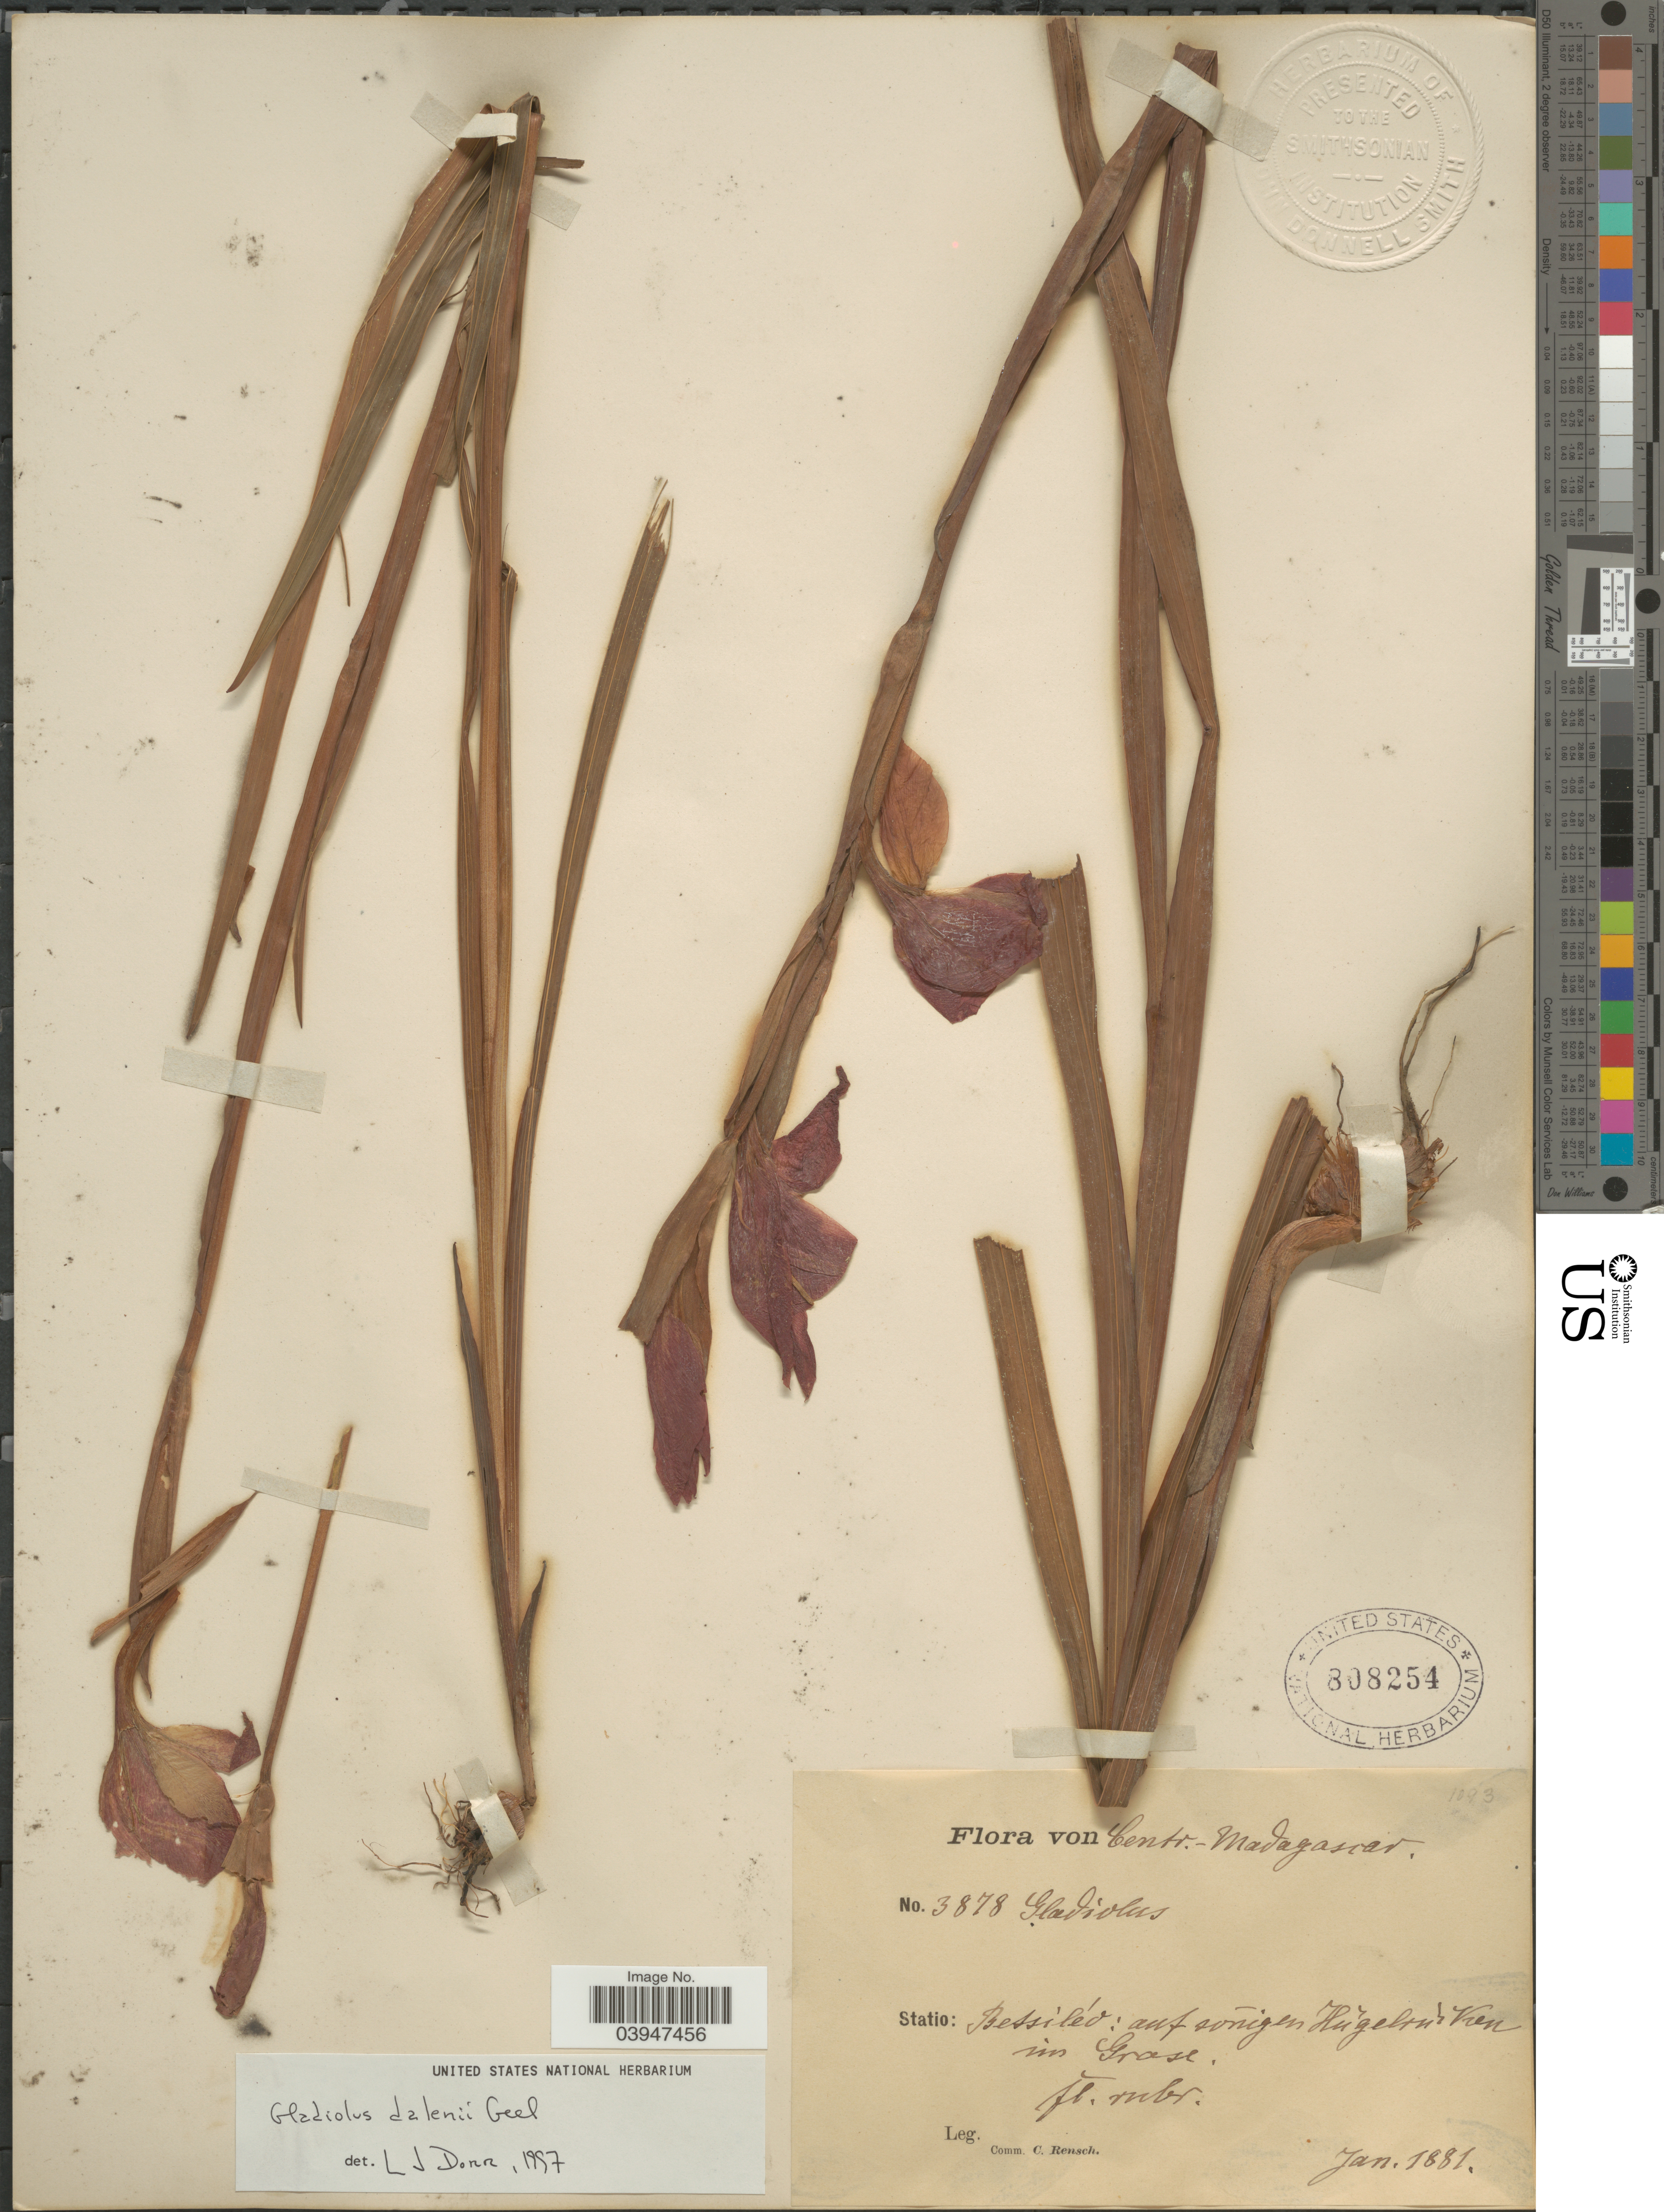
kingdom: Plantae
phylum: Tracheophyta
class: Liliopsida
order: Asparagales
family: Iridaceae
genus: Gladiolus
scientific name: Gladiolus dalenii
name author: Van Geel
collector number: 3878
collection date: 1881-01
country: Madagascar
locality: Centr.-Madagascar. Statio: Bessiléd: auf sonigen Hûgelrus Vren in Grase.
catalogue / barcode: US 808254